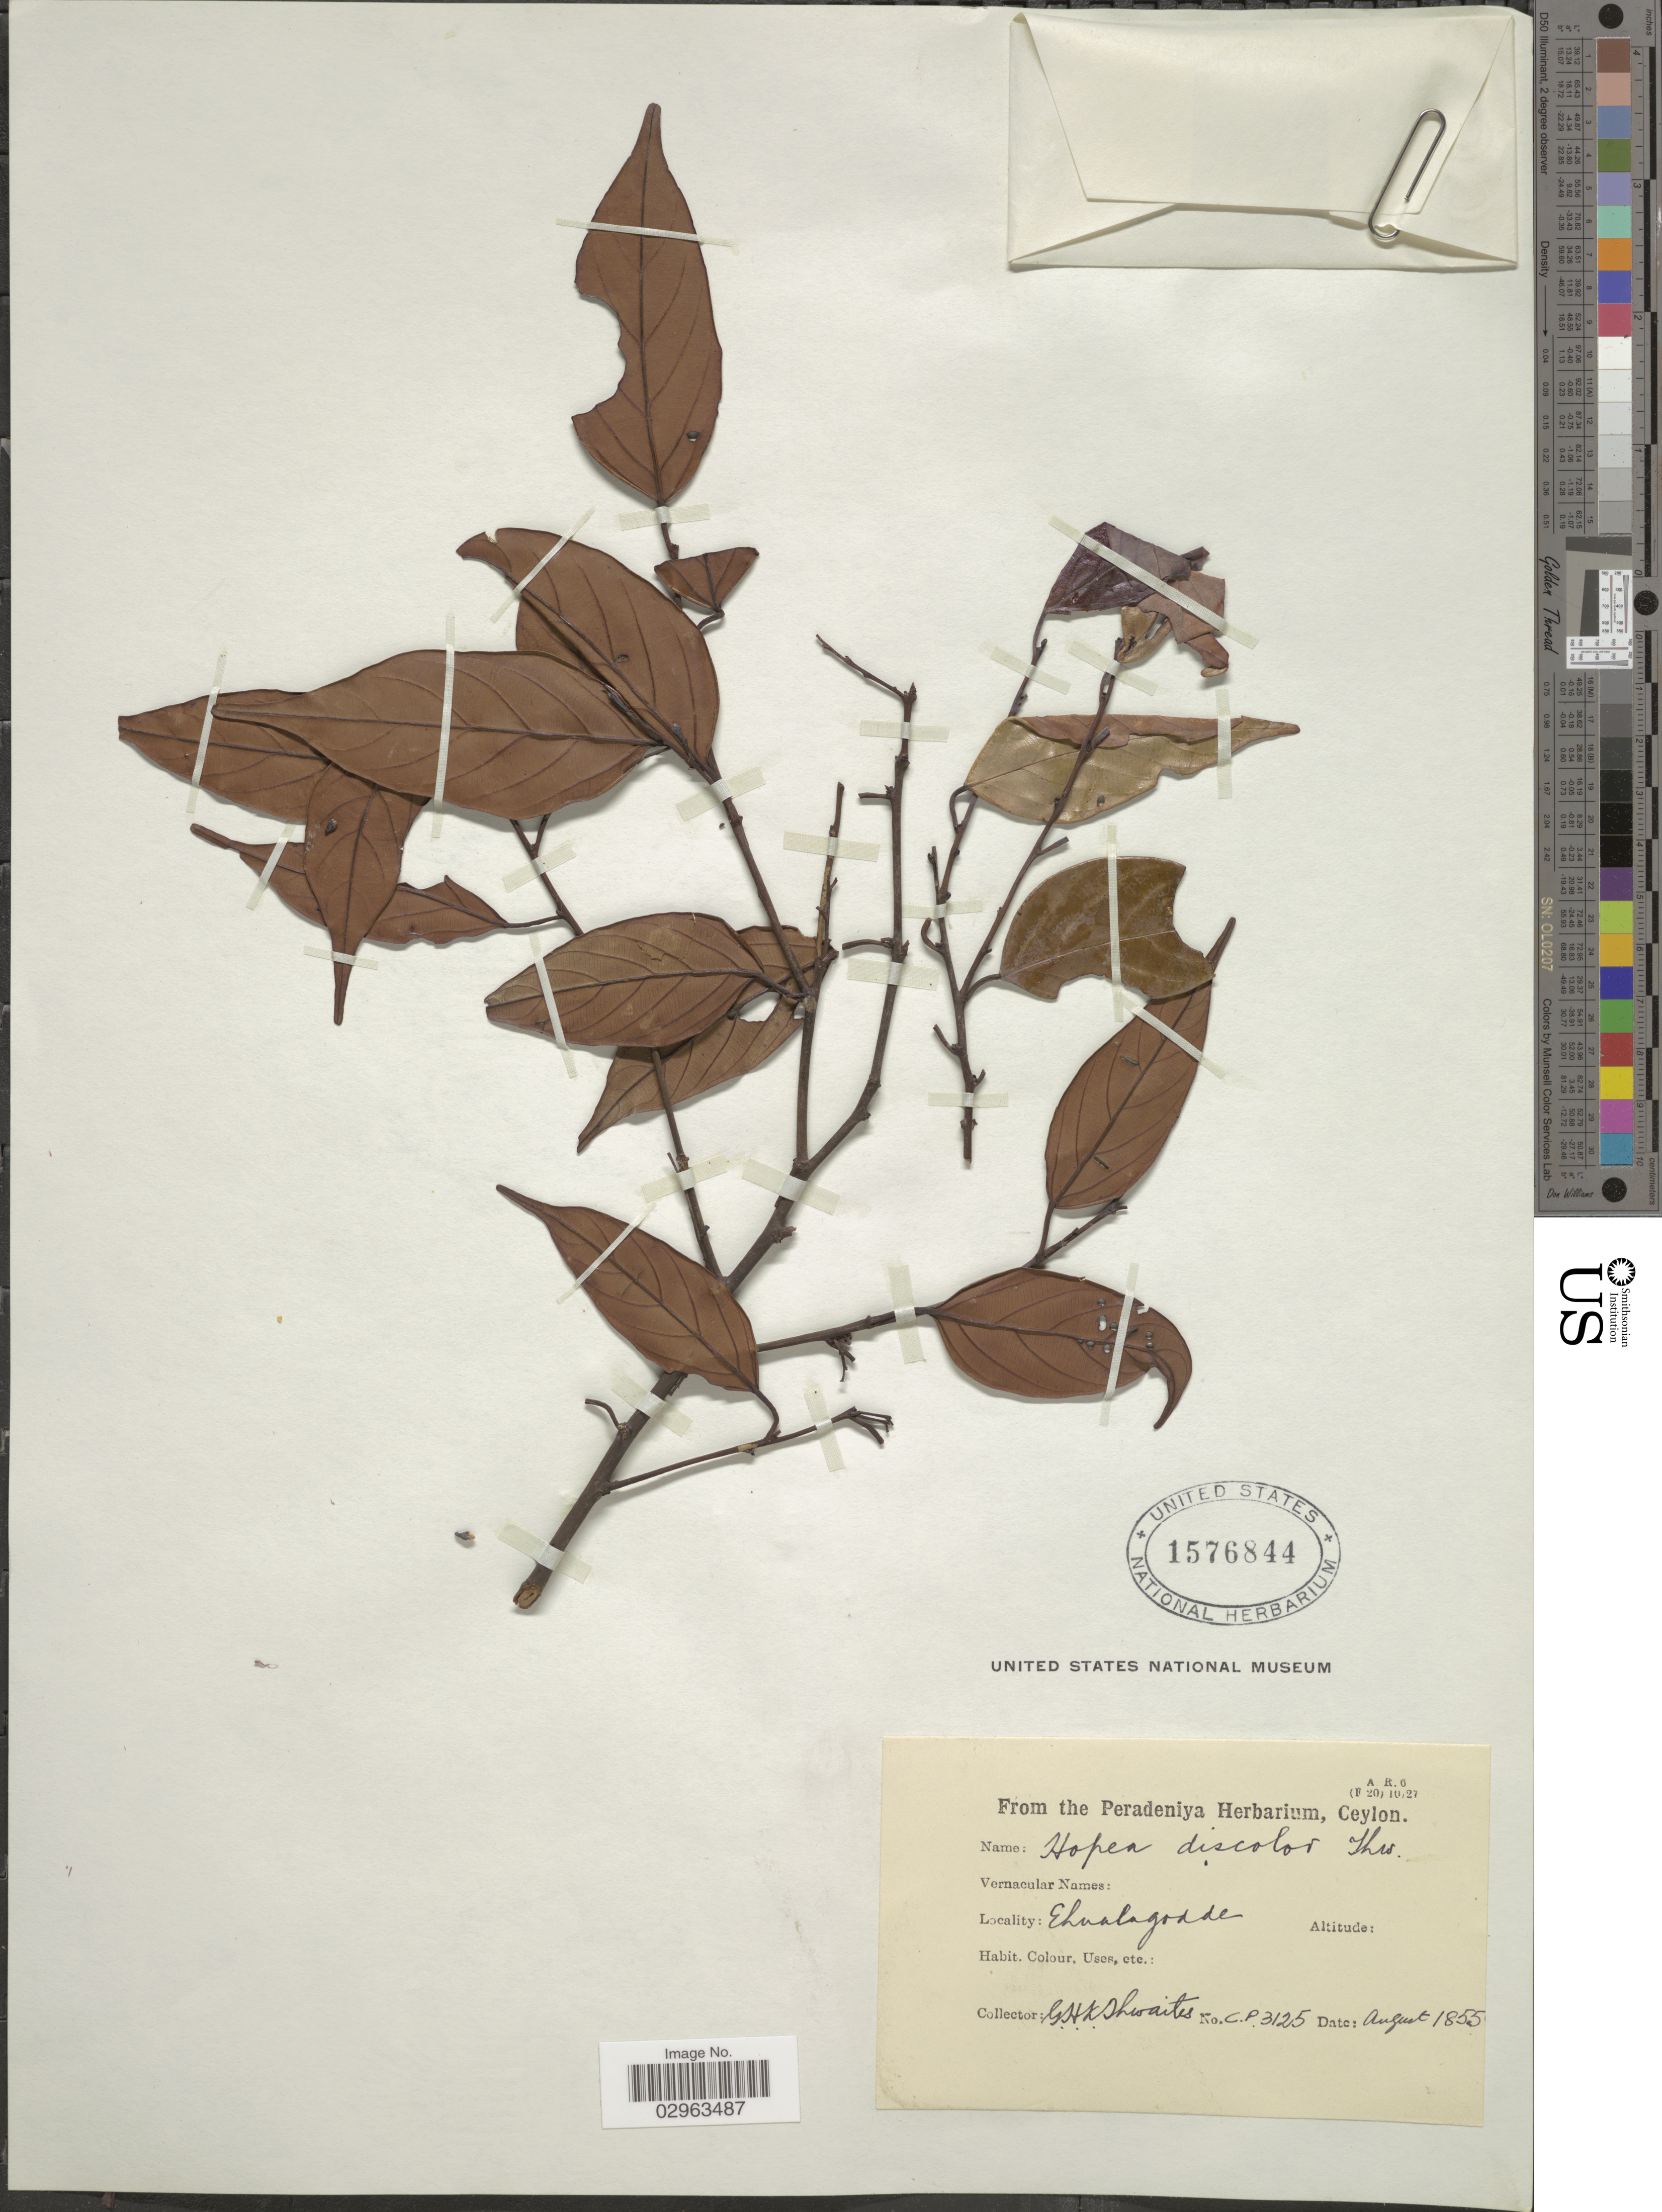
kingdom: Plantae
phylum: Tracheophyta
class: Magnoliopsida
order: Malvales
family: Dipterocarpaceae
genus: Hopea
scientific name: Hopea discolor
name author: Thwaites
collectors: G. H. K. Thwaites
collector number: CP3125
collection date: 1855-08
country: Sri Lanka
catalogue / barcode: US 1576844